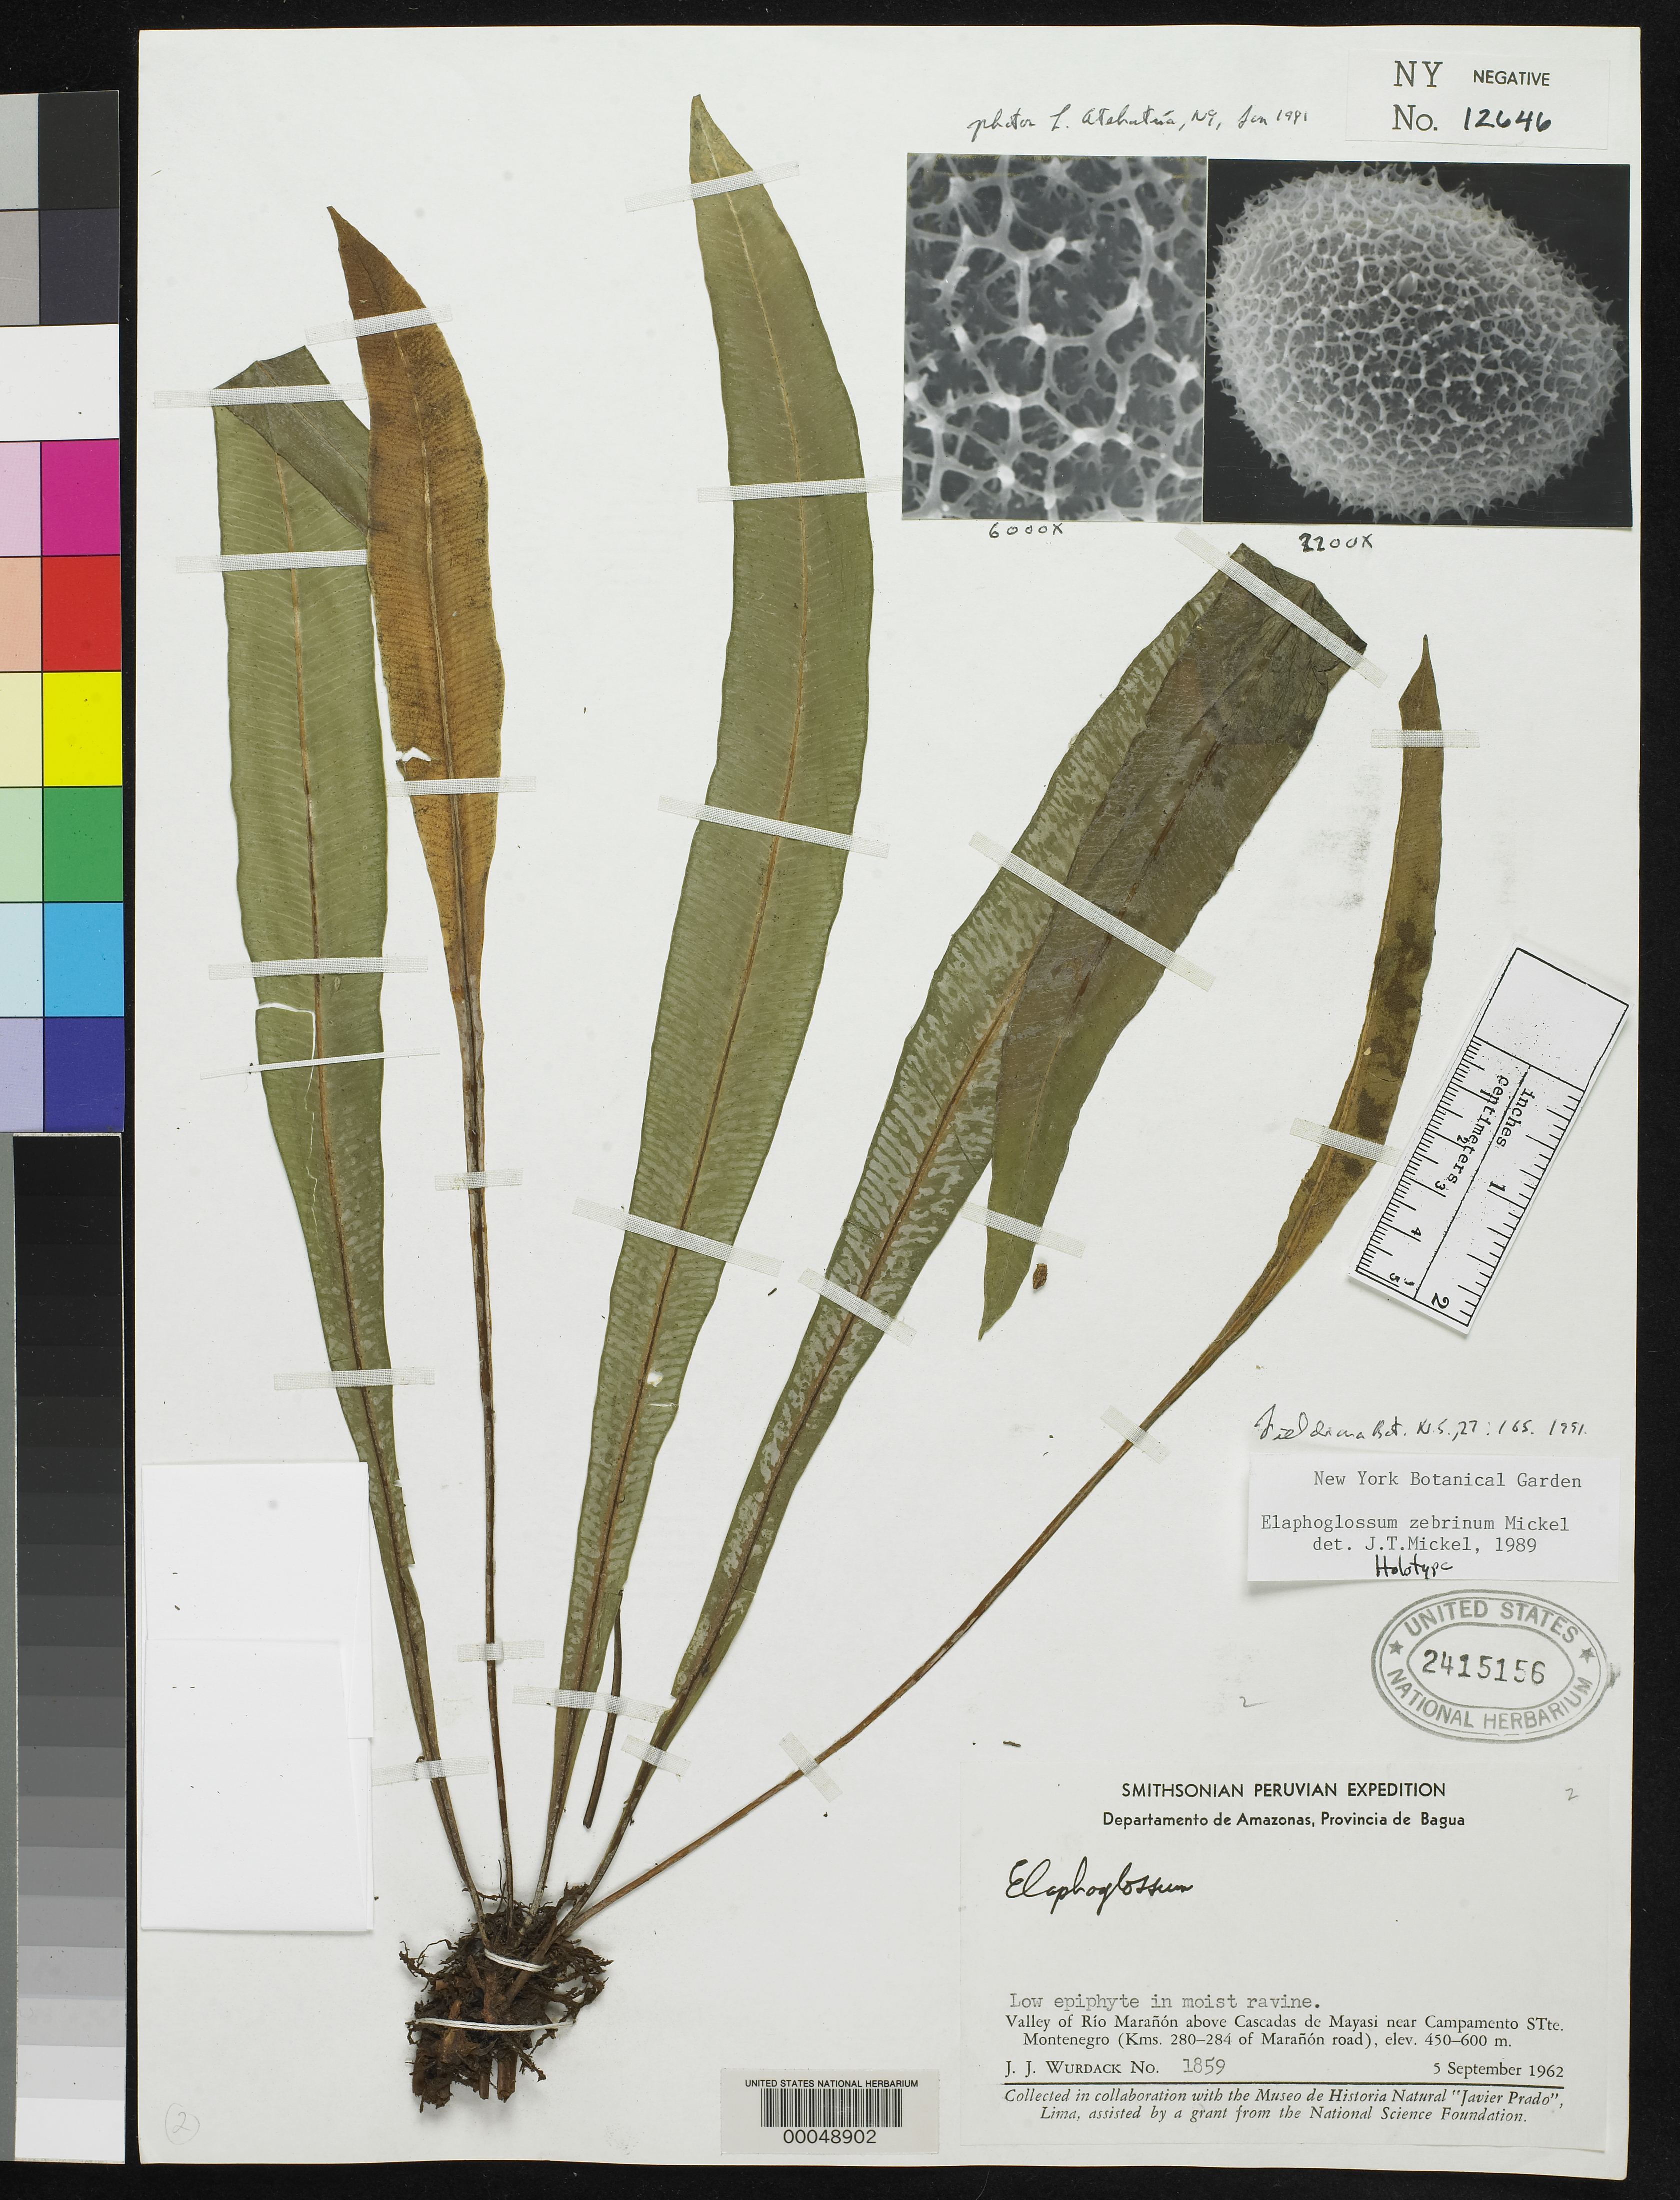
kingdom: Plantae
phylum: Tracheophyta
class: Polypodiopsida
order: Polypodiales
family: Dryopteridaceae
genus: Elaphoglossum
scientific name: Elaphoglossum zebrinum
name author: Mickel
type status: Holotype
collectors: J. J. Wurdack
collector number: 1859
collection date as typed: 05 Sep 1962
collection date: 1962-09-05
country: Peru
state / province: Amazonas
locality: valley of Río Maranon above Cascadas de Mayasi near Campamento Stre. Montenegro, kms 280-284 of Maranon road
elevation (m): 450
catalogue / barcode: US 2415156